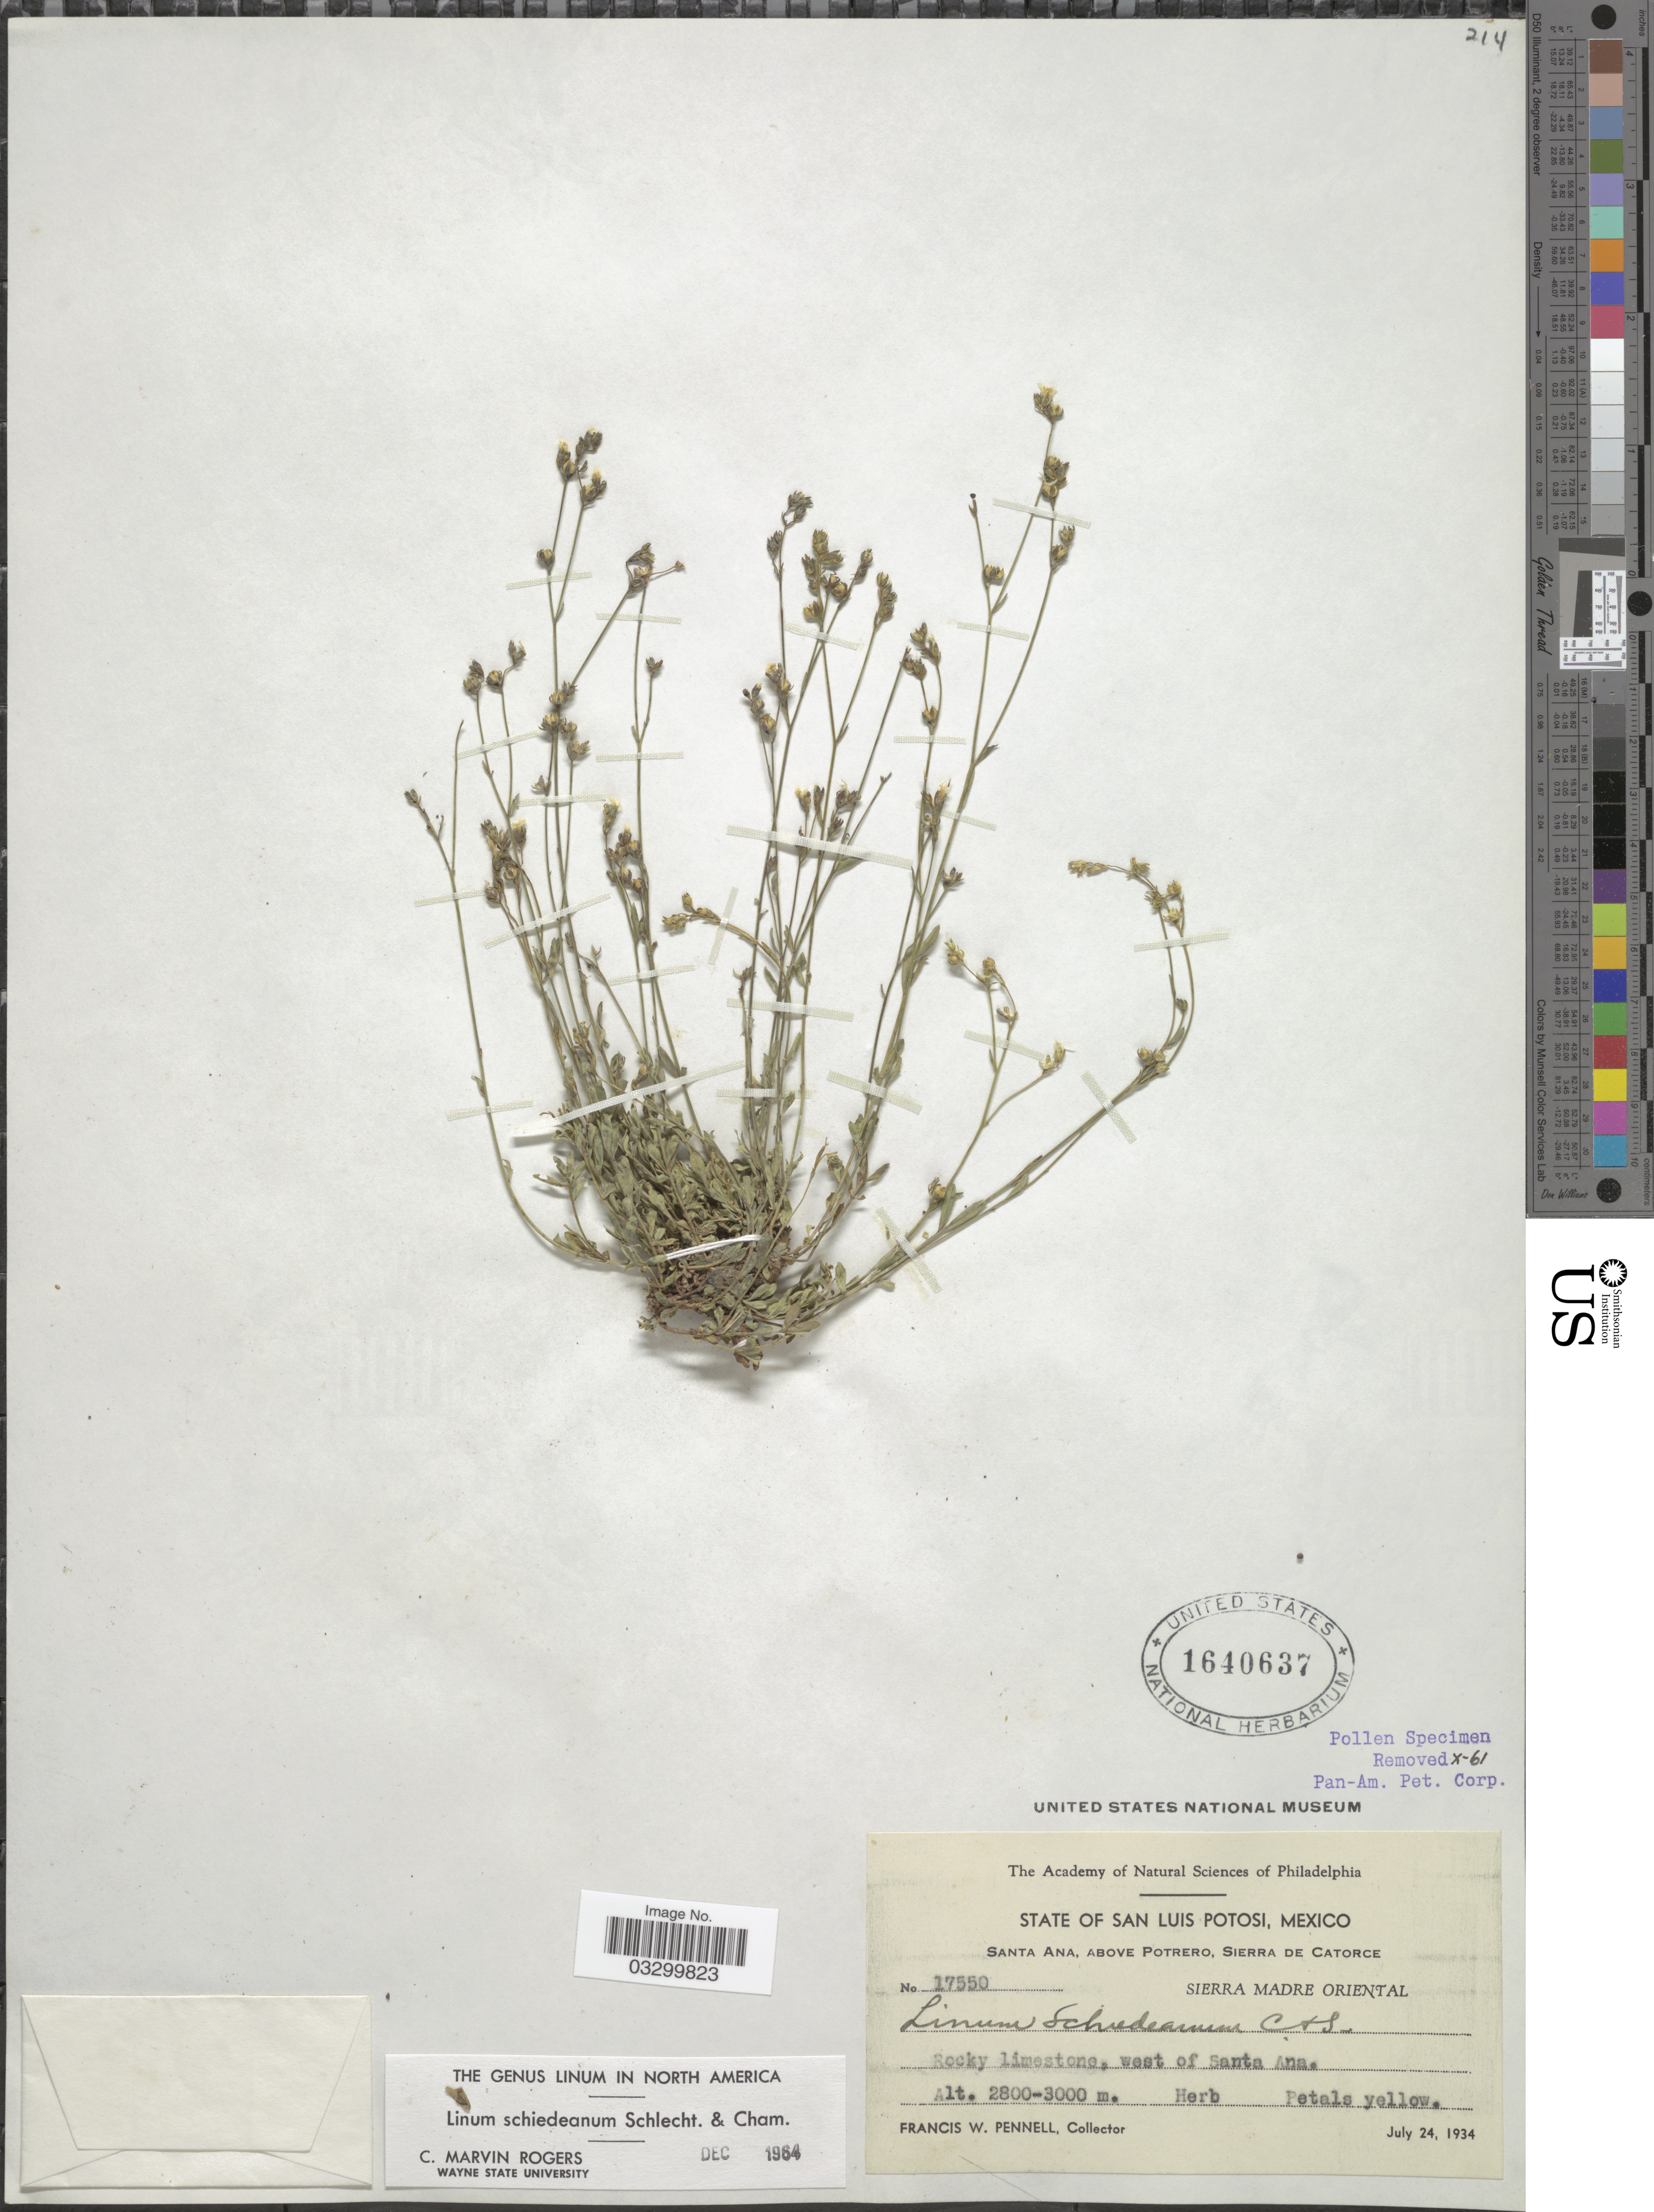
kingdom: Plantae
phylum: Tracheophyta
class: Magnoliopsida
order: Malpighiales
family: Linaceae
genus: Linum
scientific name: Linum schiedeanum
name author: Schltdl. & Cham.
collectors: F. W. Pennell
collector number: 17550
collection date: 1934-07-24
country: Mexico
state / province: San Luis Potosí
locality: Santa Ana, above Potrero, Sierra de Catorce. Sierra Madre Oriental. West of Santa Ana.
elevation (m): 2800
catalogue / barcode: US 1640637